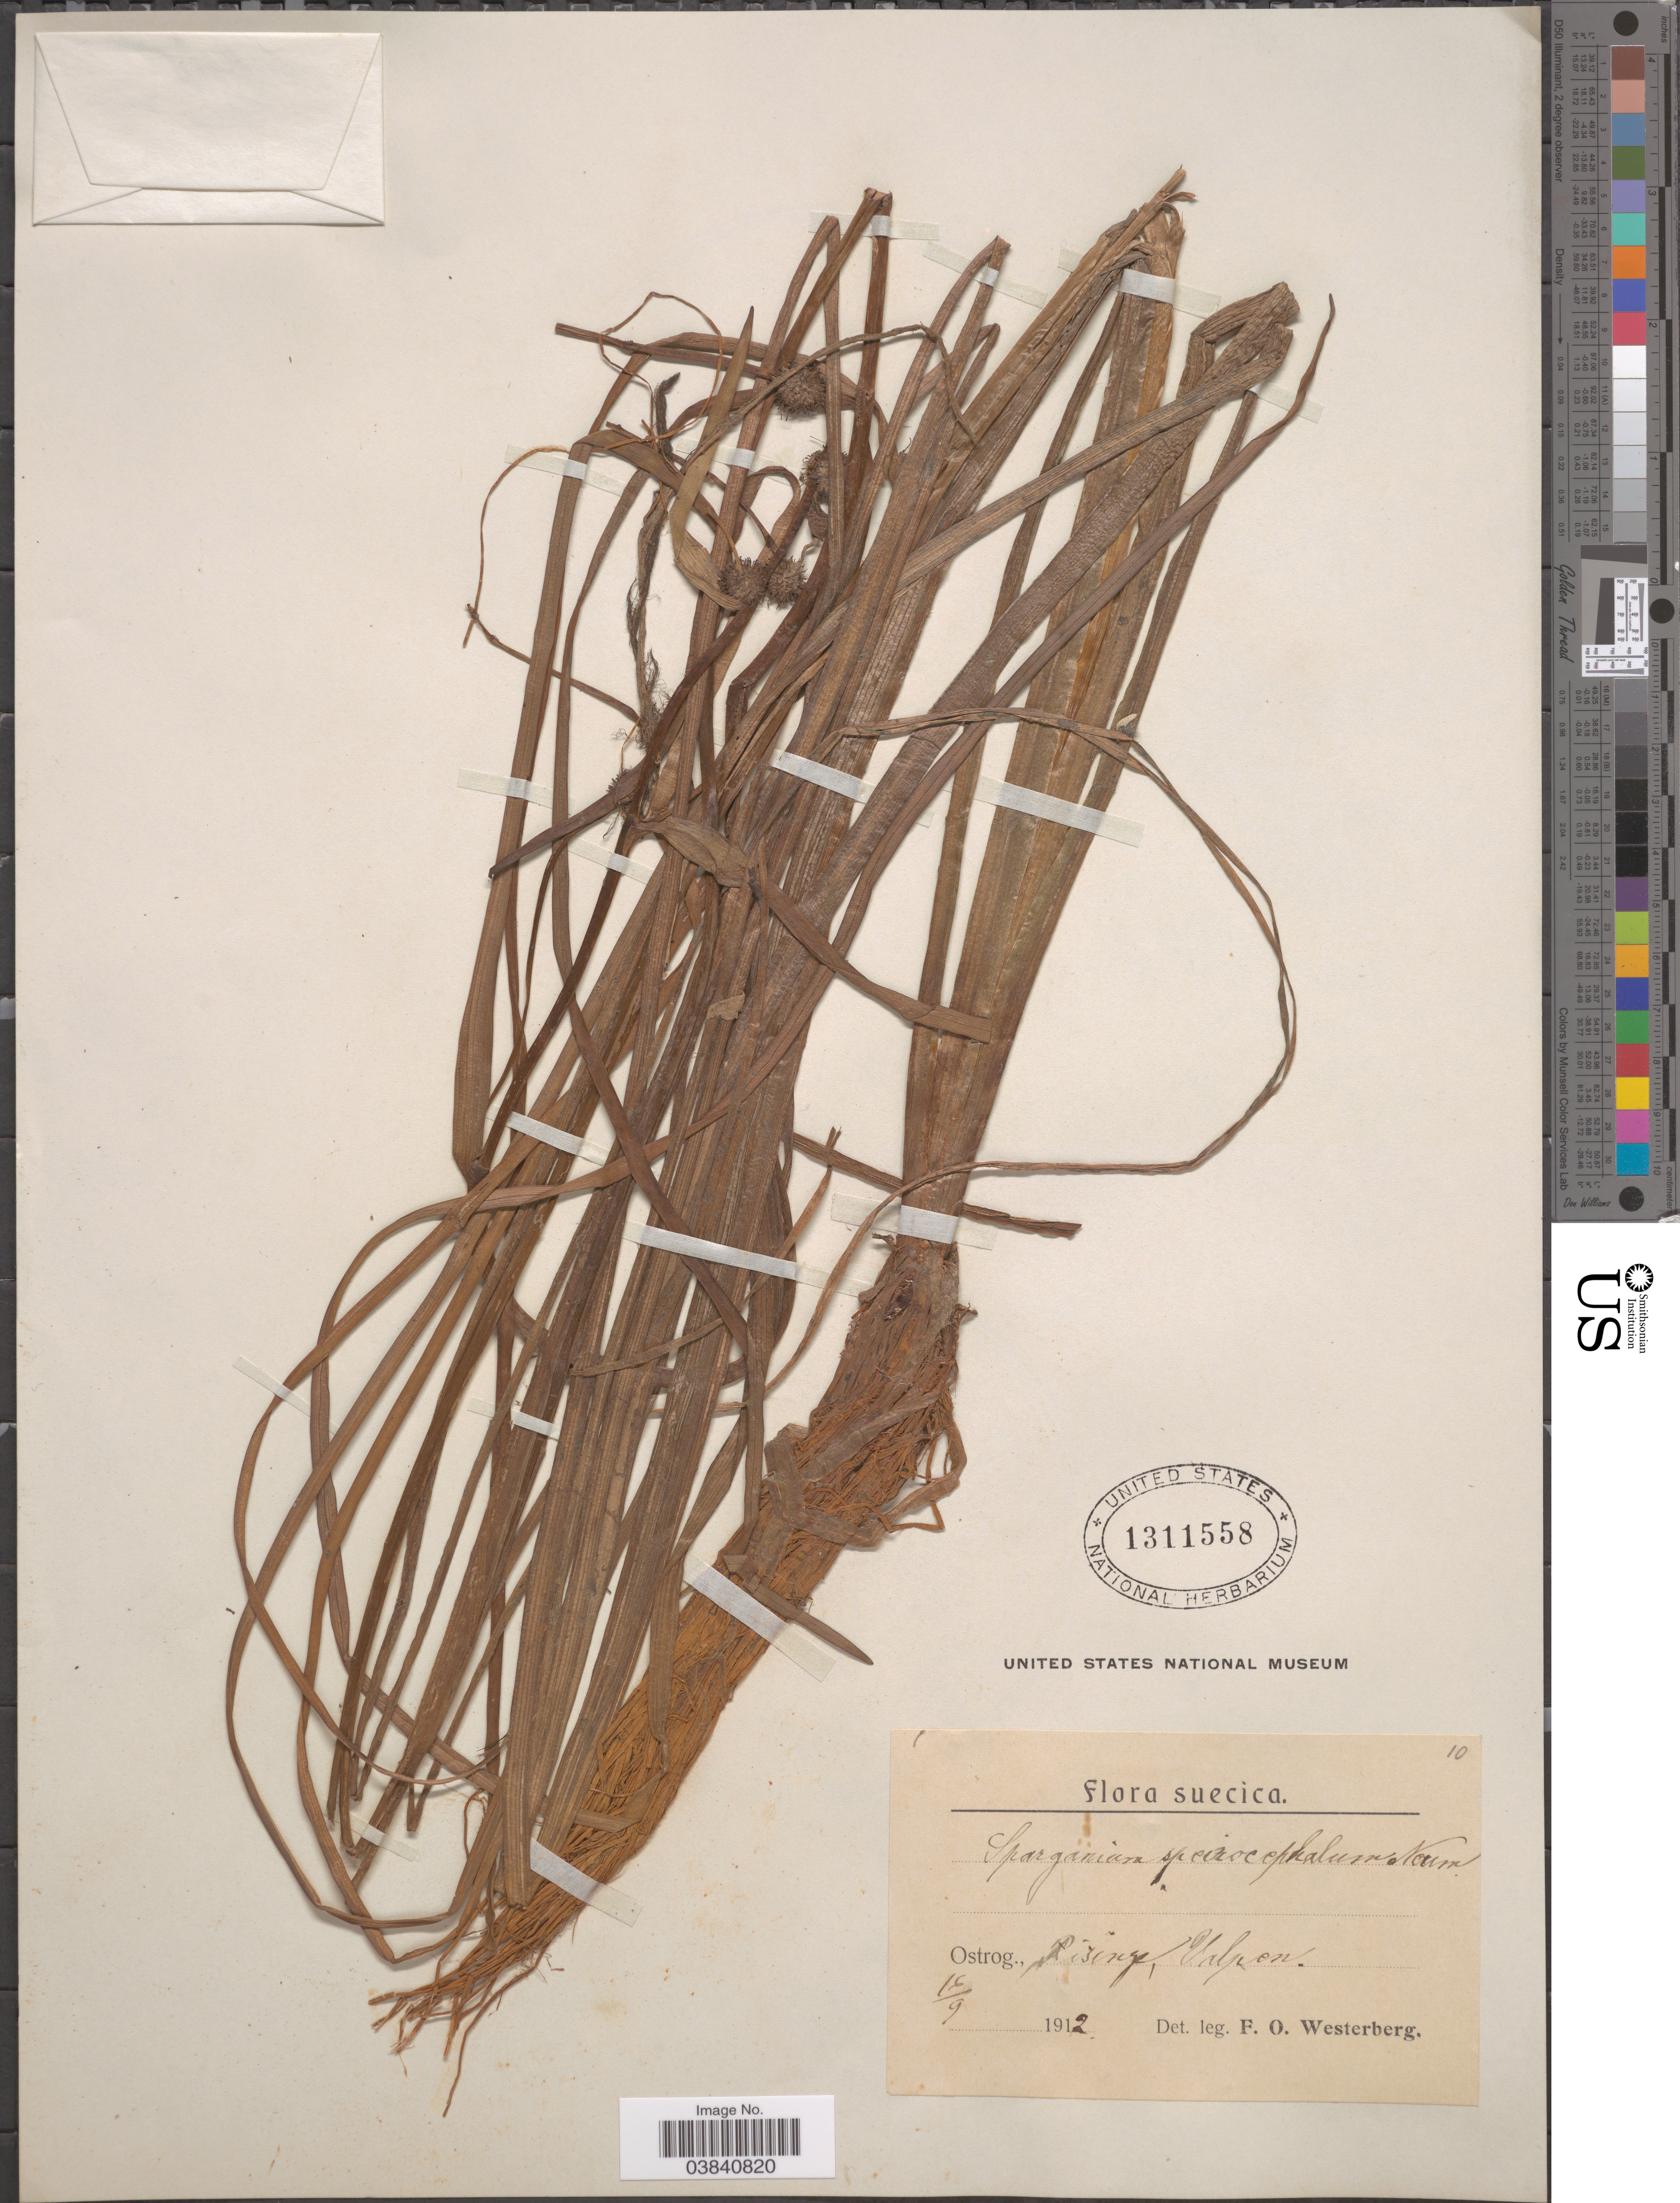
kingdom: Plantae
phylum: Tracheophyta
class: Liliopsida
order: Poales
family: Typhaceae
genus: Sparganium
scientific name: Sparganium speirocephalum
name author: Neuman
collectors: F. Westerberg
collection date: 1912-09-16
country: Sweden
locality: Suecica. Ostrog., Risinge, Valpen.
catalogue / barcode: US 1311558